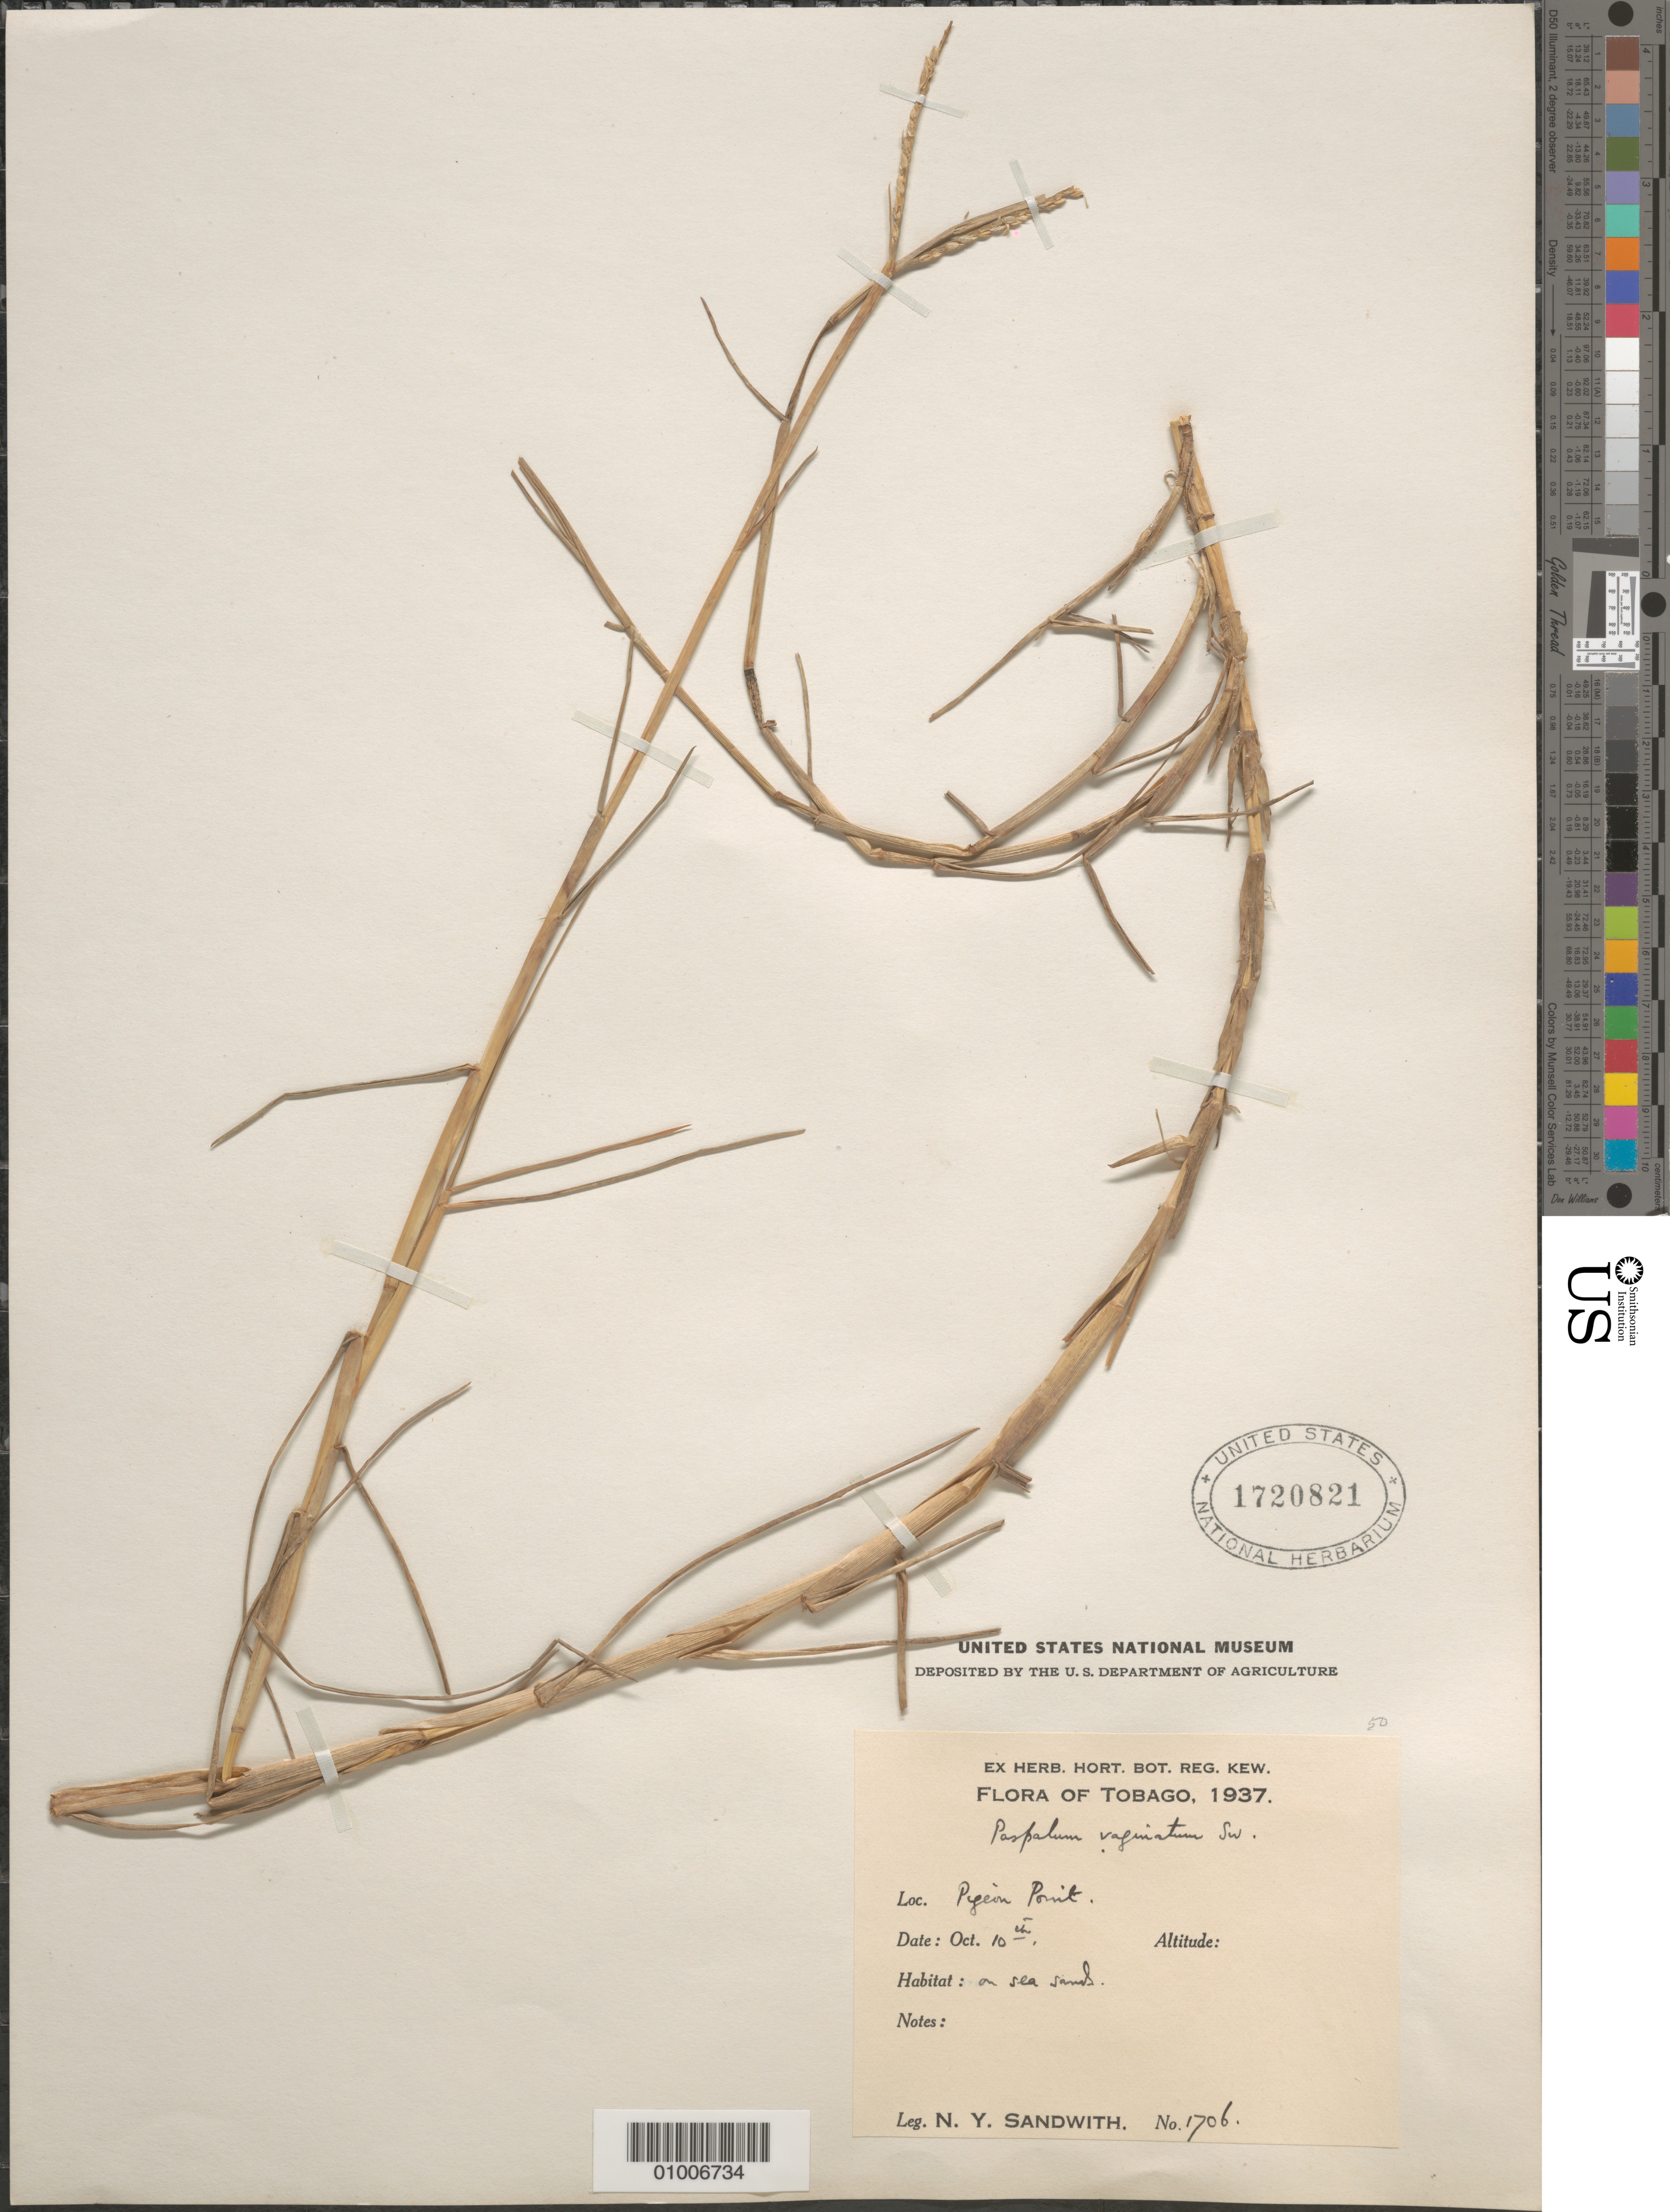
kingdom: Plantae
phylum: Tracheophyta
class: Liliopsida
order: Poales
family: Poaceae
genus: Paspalum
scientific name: Paspalum vaginatum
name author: Sw.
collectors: N. Y. Sandwith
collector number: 1706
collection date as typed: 10 Oct 1937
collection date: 1937-10-10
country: Trinidad and Tobago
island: Tobago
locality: Pigeon Point. On sea sand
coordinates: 0 N, 0 E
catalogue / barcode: US 1720821